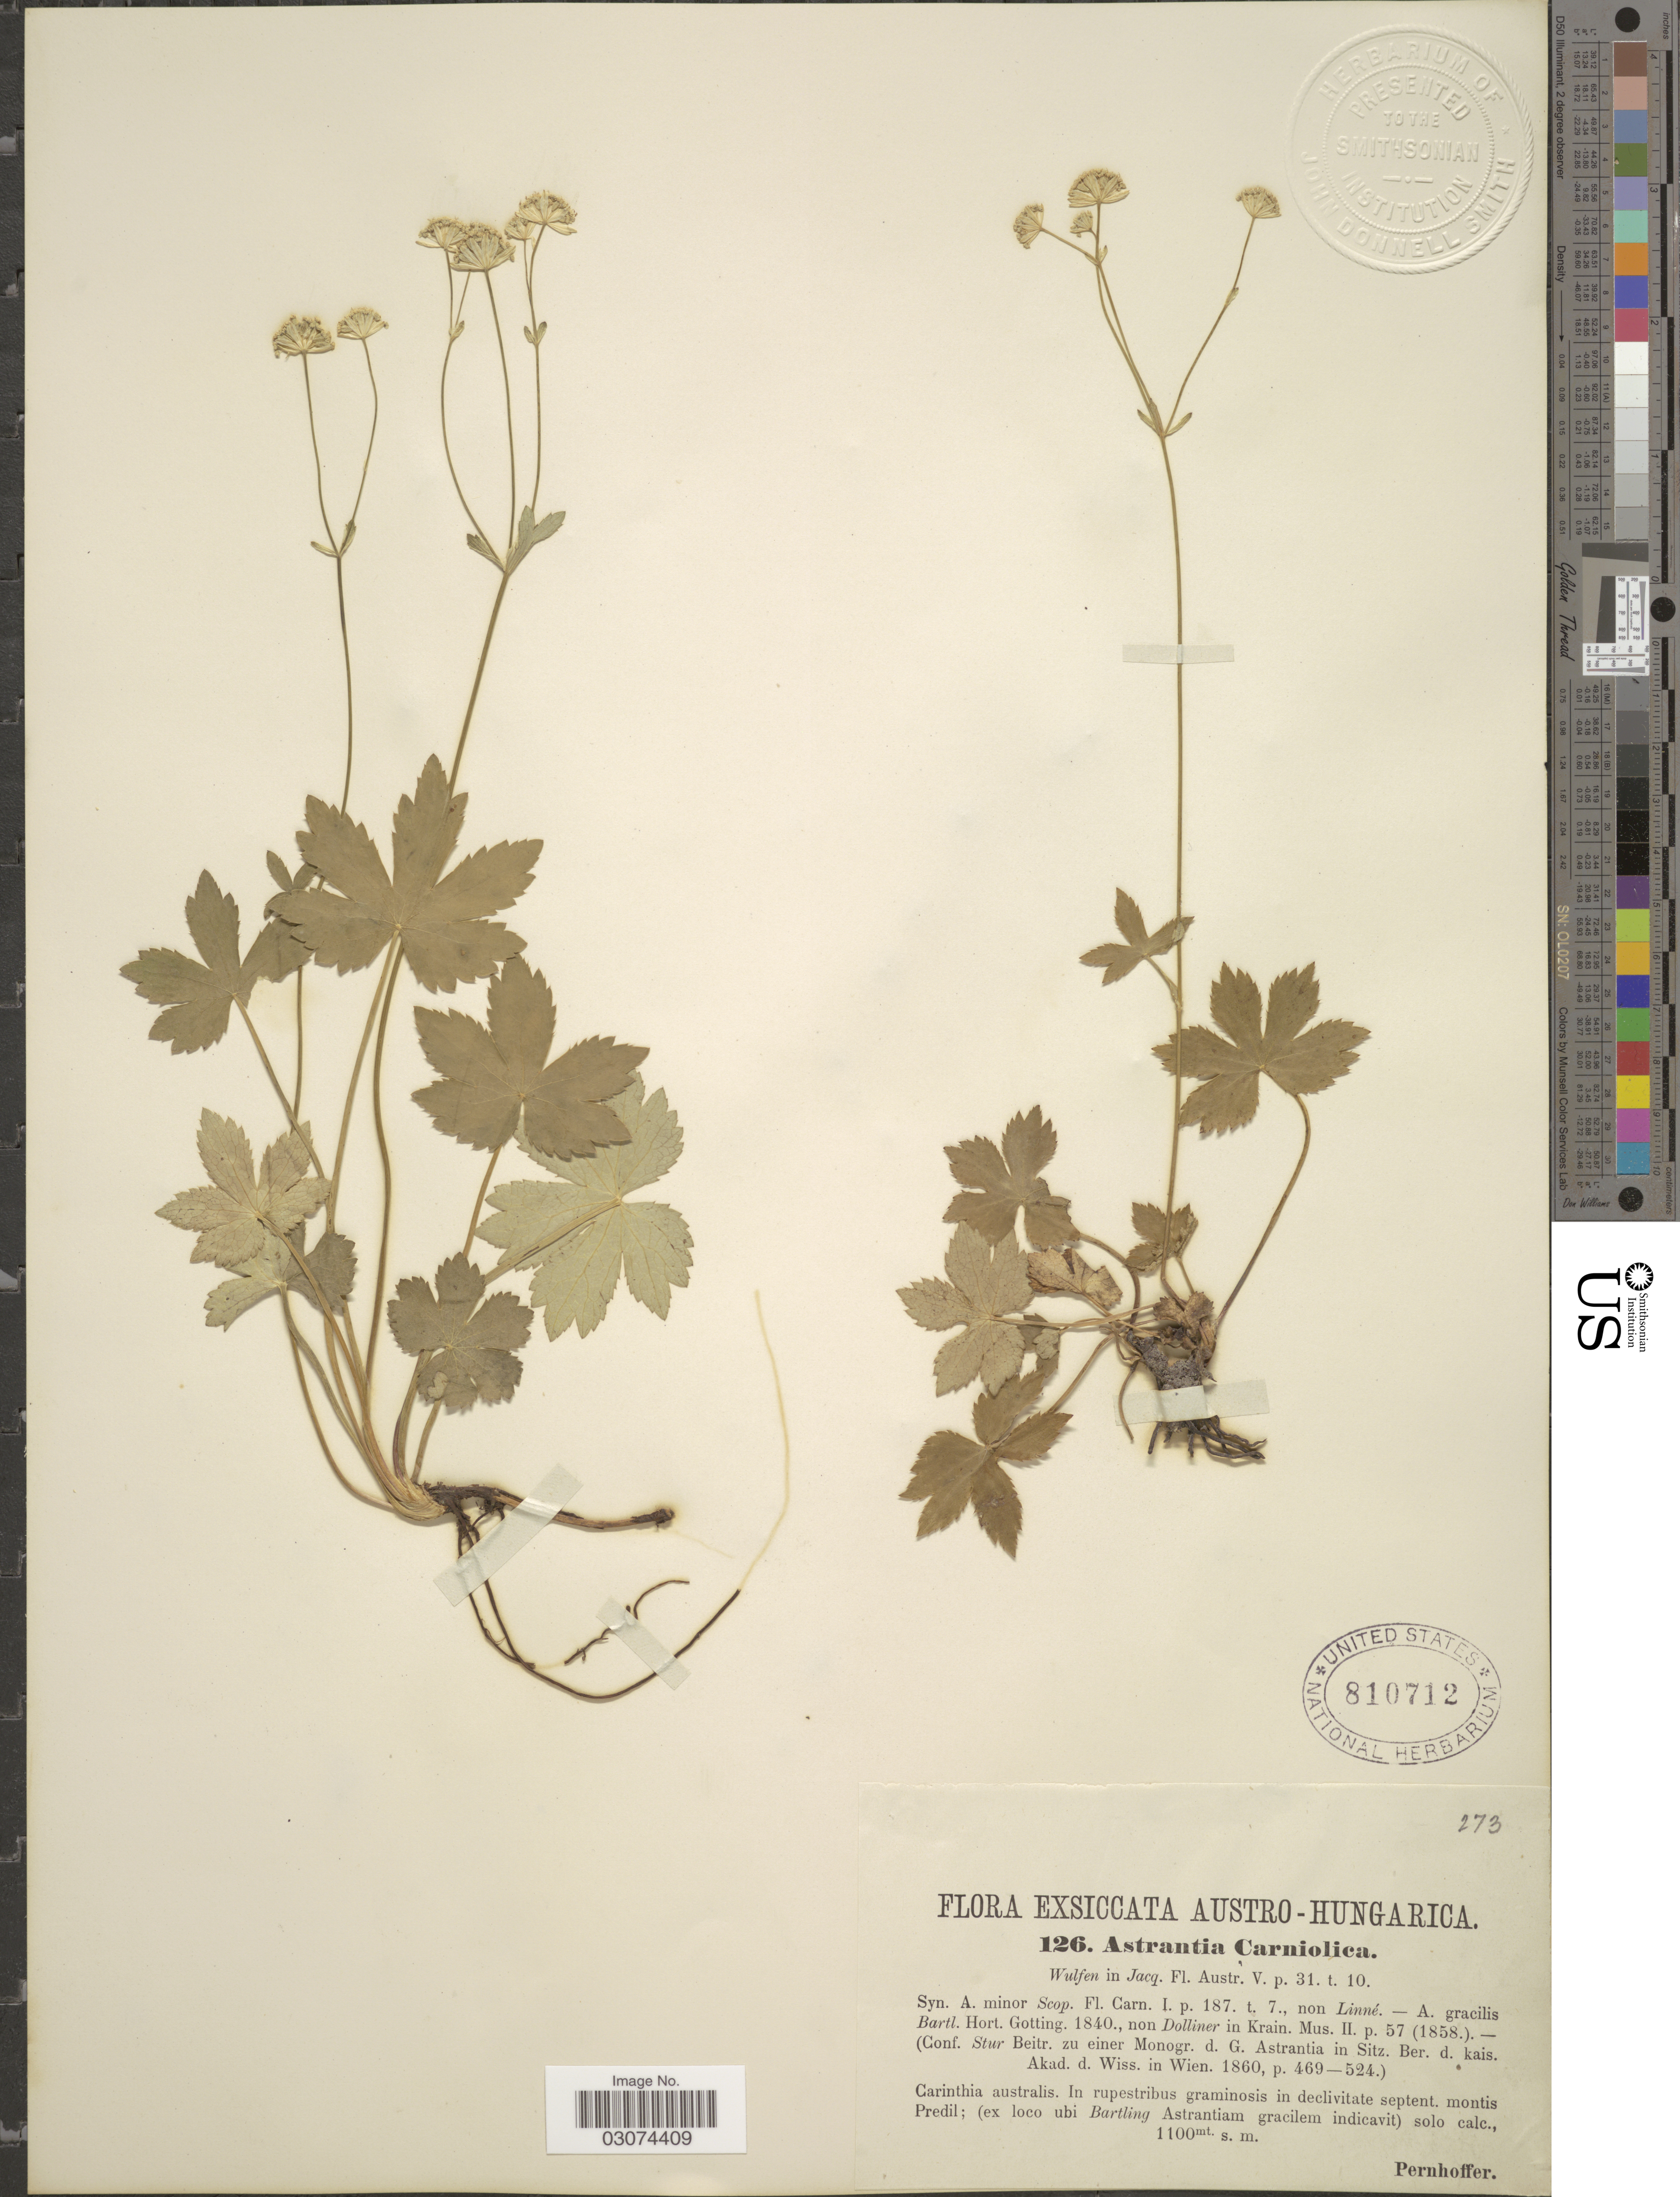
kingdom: Plantae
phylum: Tracheophyta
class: Magnoliopsida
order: Apiales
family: Apiaceae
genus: Astrantia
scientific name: Astrantia carniolica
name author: Wulfen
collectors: Pernhoffer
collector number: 126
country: Slovenia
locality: Austro-Hungarica. Carinthia australis. In rupestribus graminosis in declivitate septent. montis Predil; (ex loco ubi Bartling Astrantiam gracilem indicavit) solo calc.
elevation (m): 1100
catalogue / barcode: US 810712